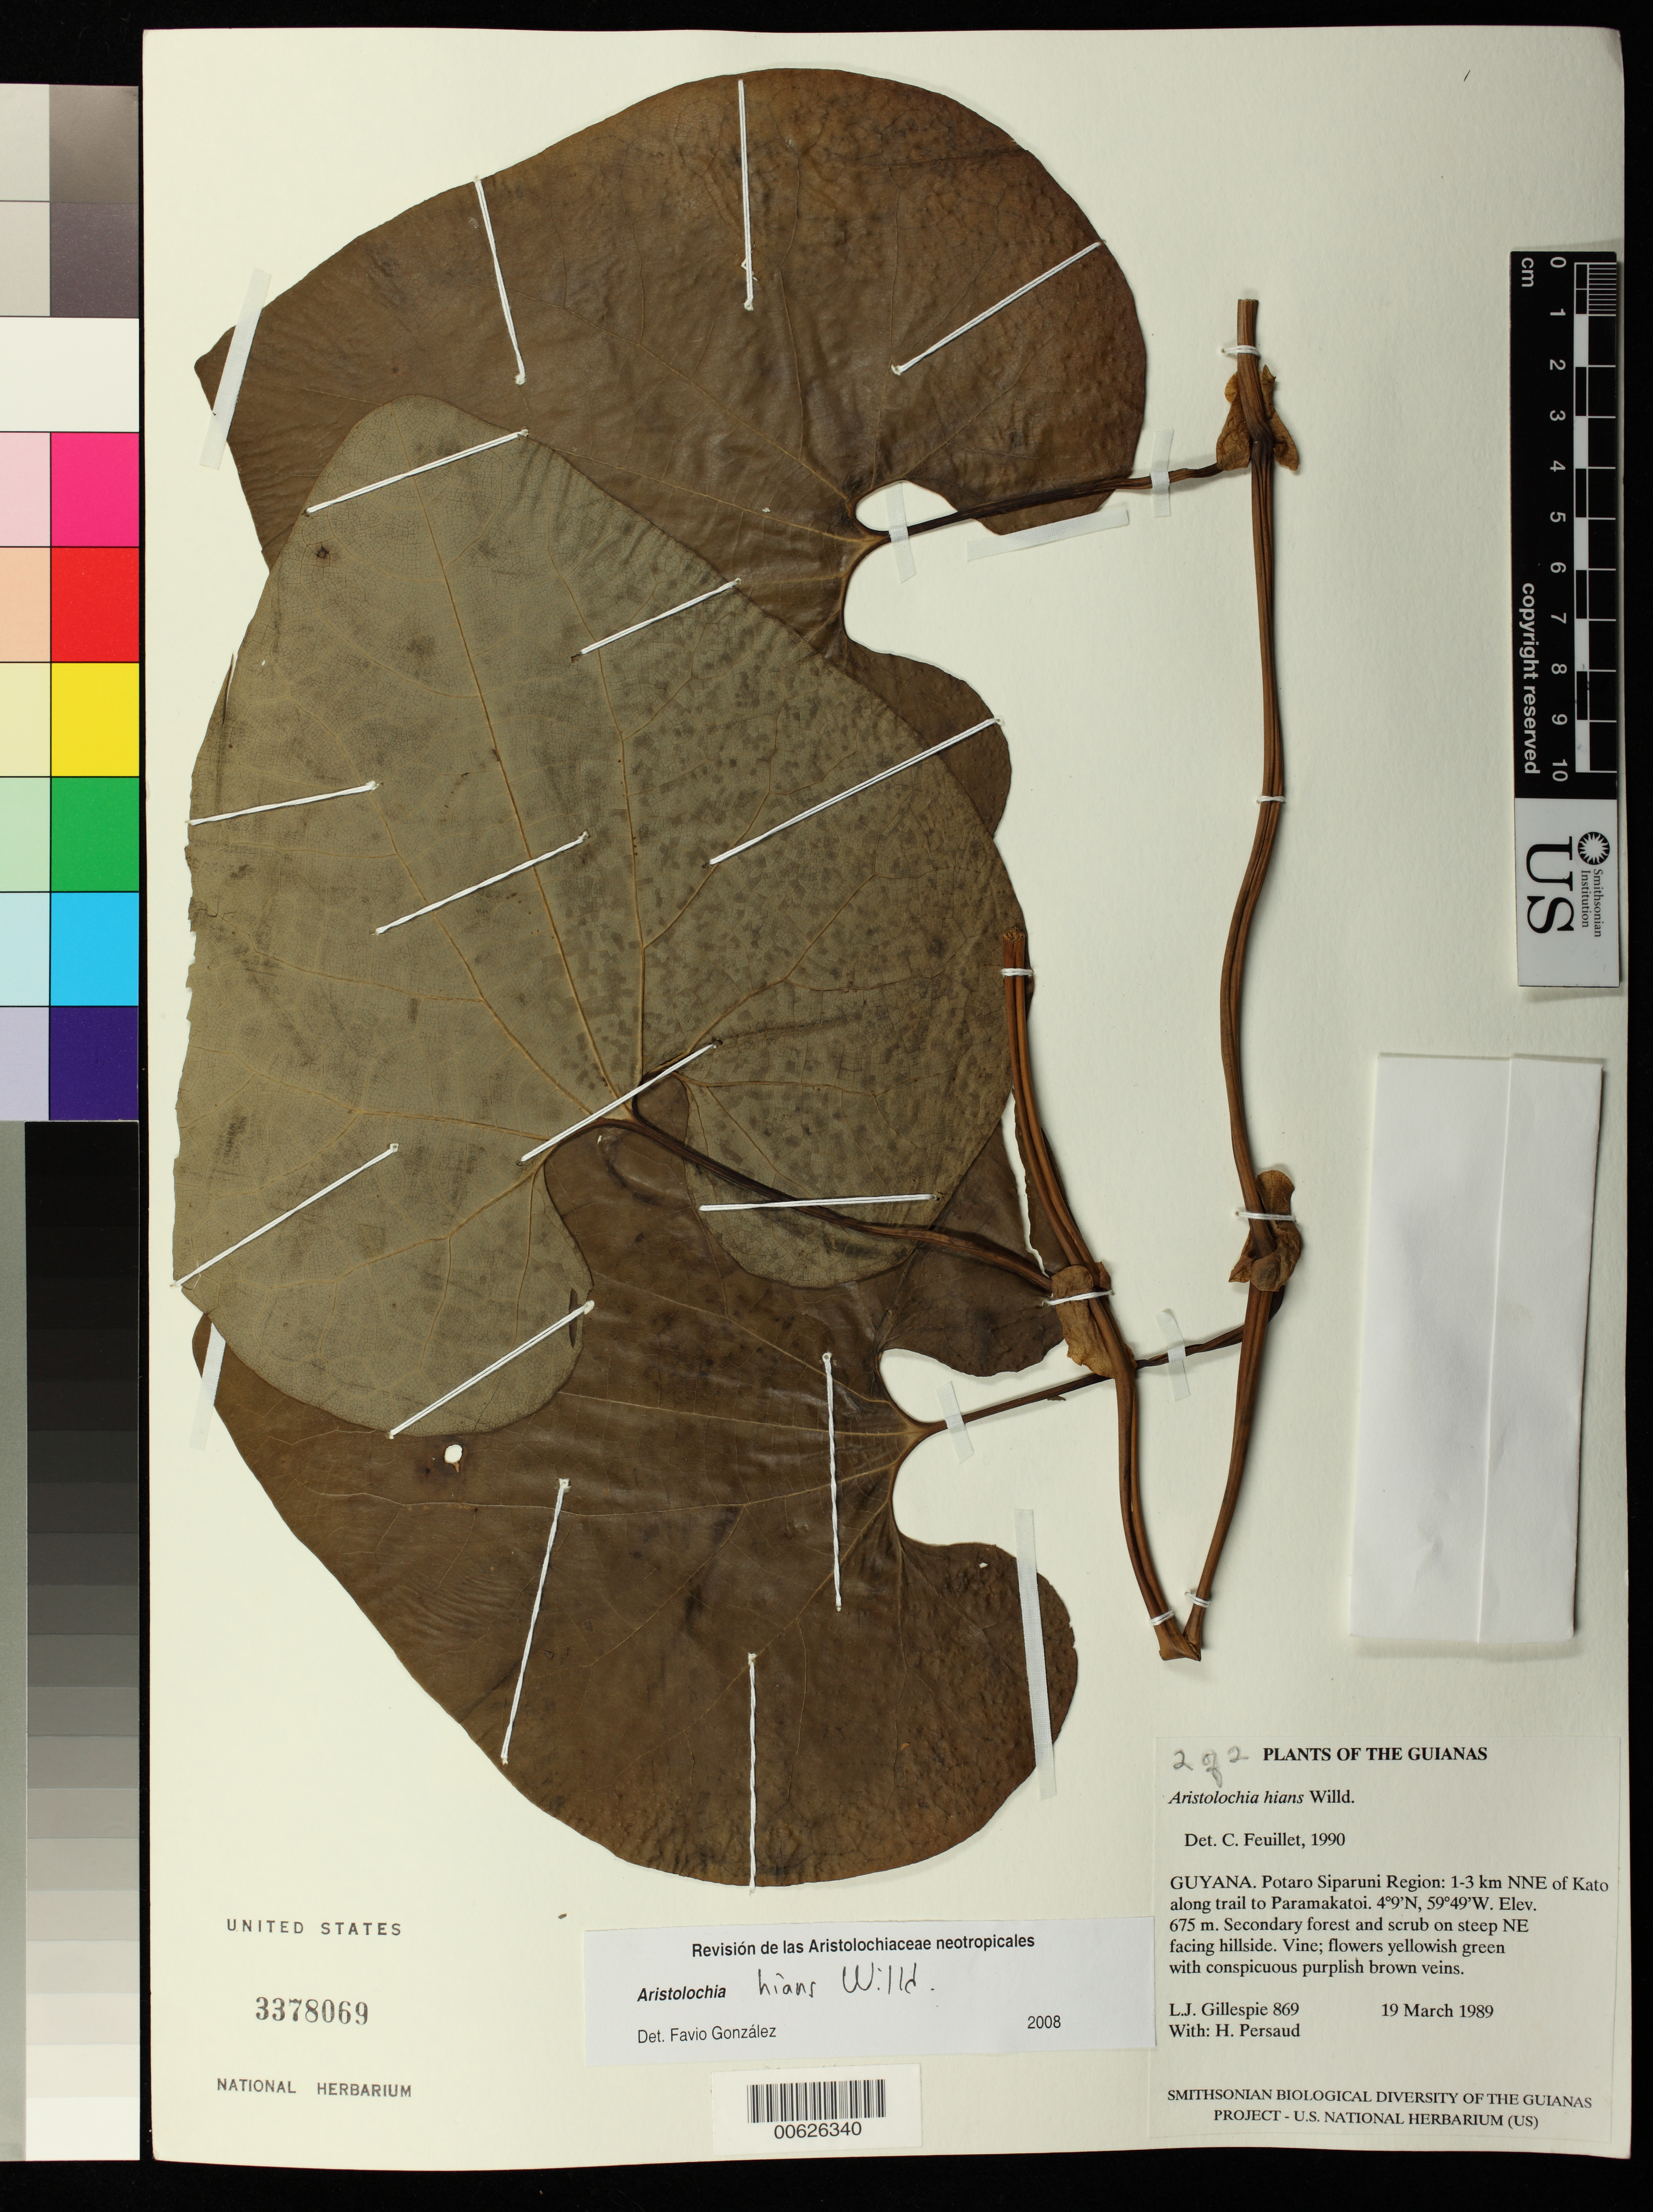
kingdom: Plantae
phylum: Tracheophyta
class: Magnoliopsida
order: Piperales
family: Aristolochiaceae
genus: Aristolochia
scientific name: Aristolochia hians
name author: Willd.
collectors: L. J. Gillespie & H. Persaud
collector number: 869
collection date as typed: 19 March 1989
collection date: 1989-03-19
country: Guyana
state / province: Potaro-Siparuni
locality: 1-3 km NNE of Kato along trail to Paramakatoi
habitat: Secondary forest and scrub on steep NE facing hillside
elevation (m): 675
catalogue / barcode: US 3378069